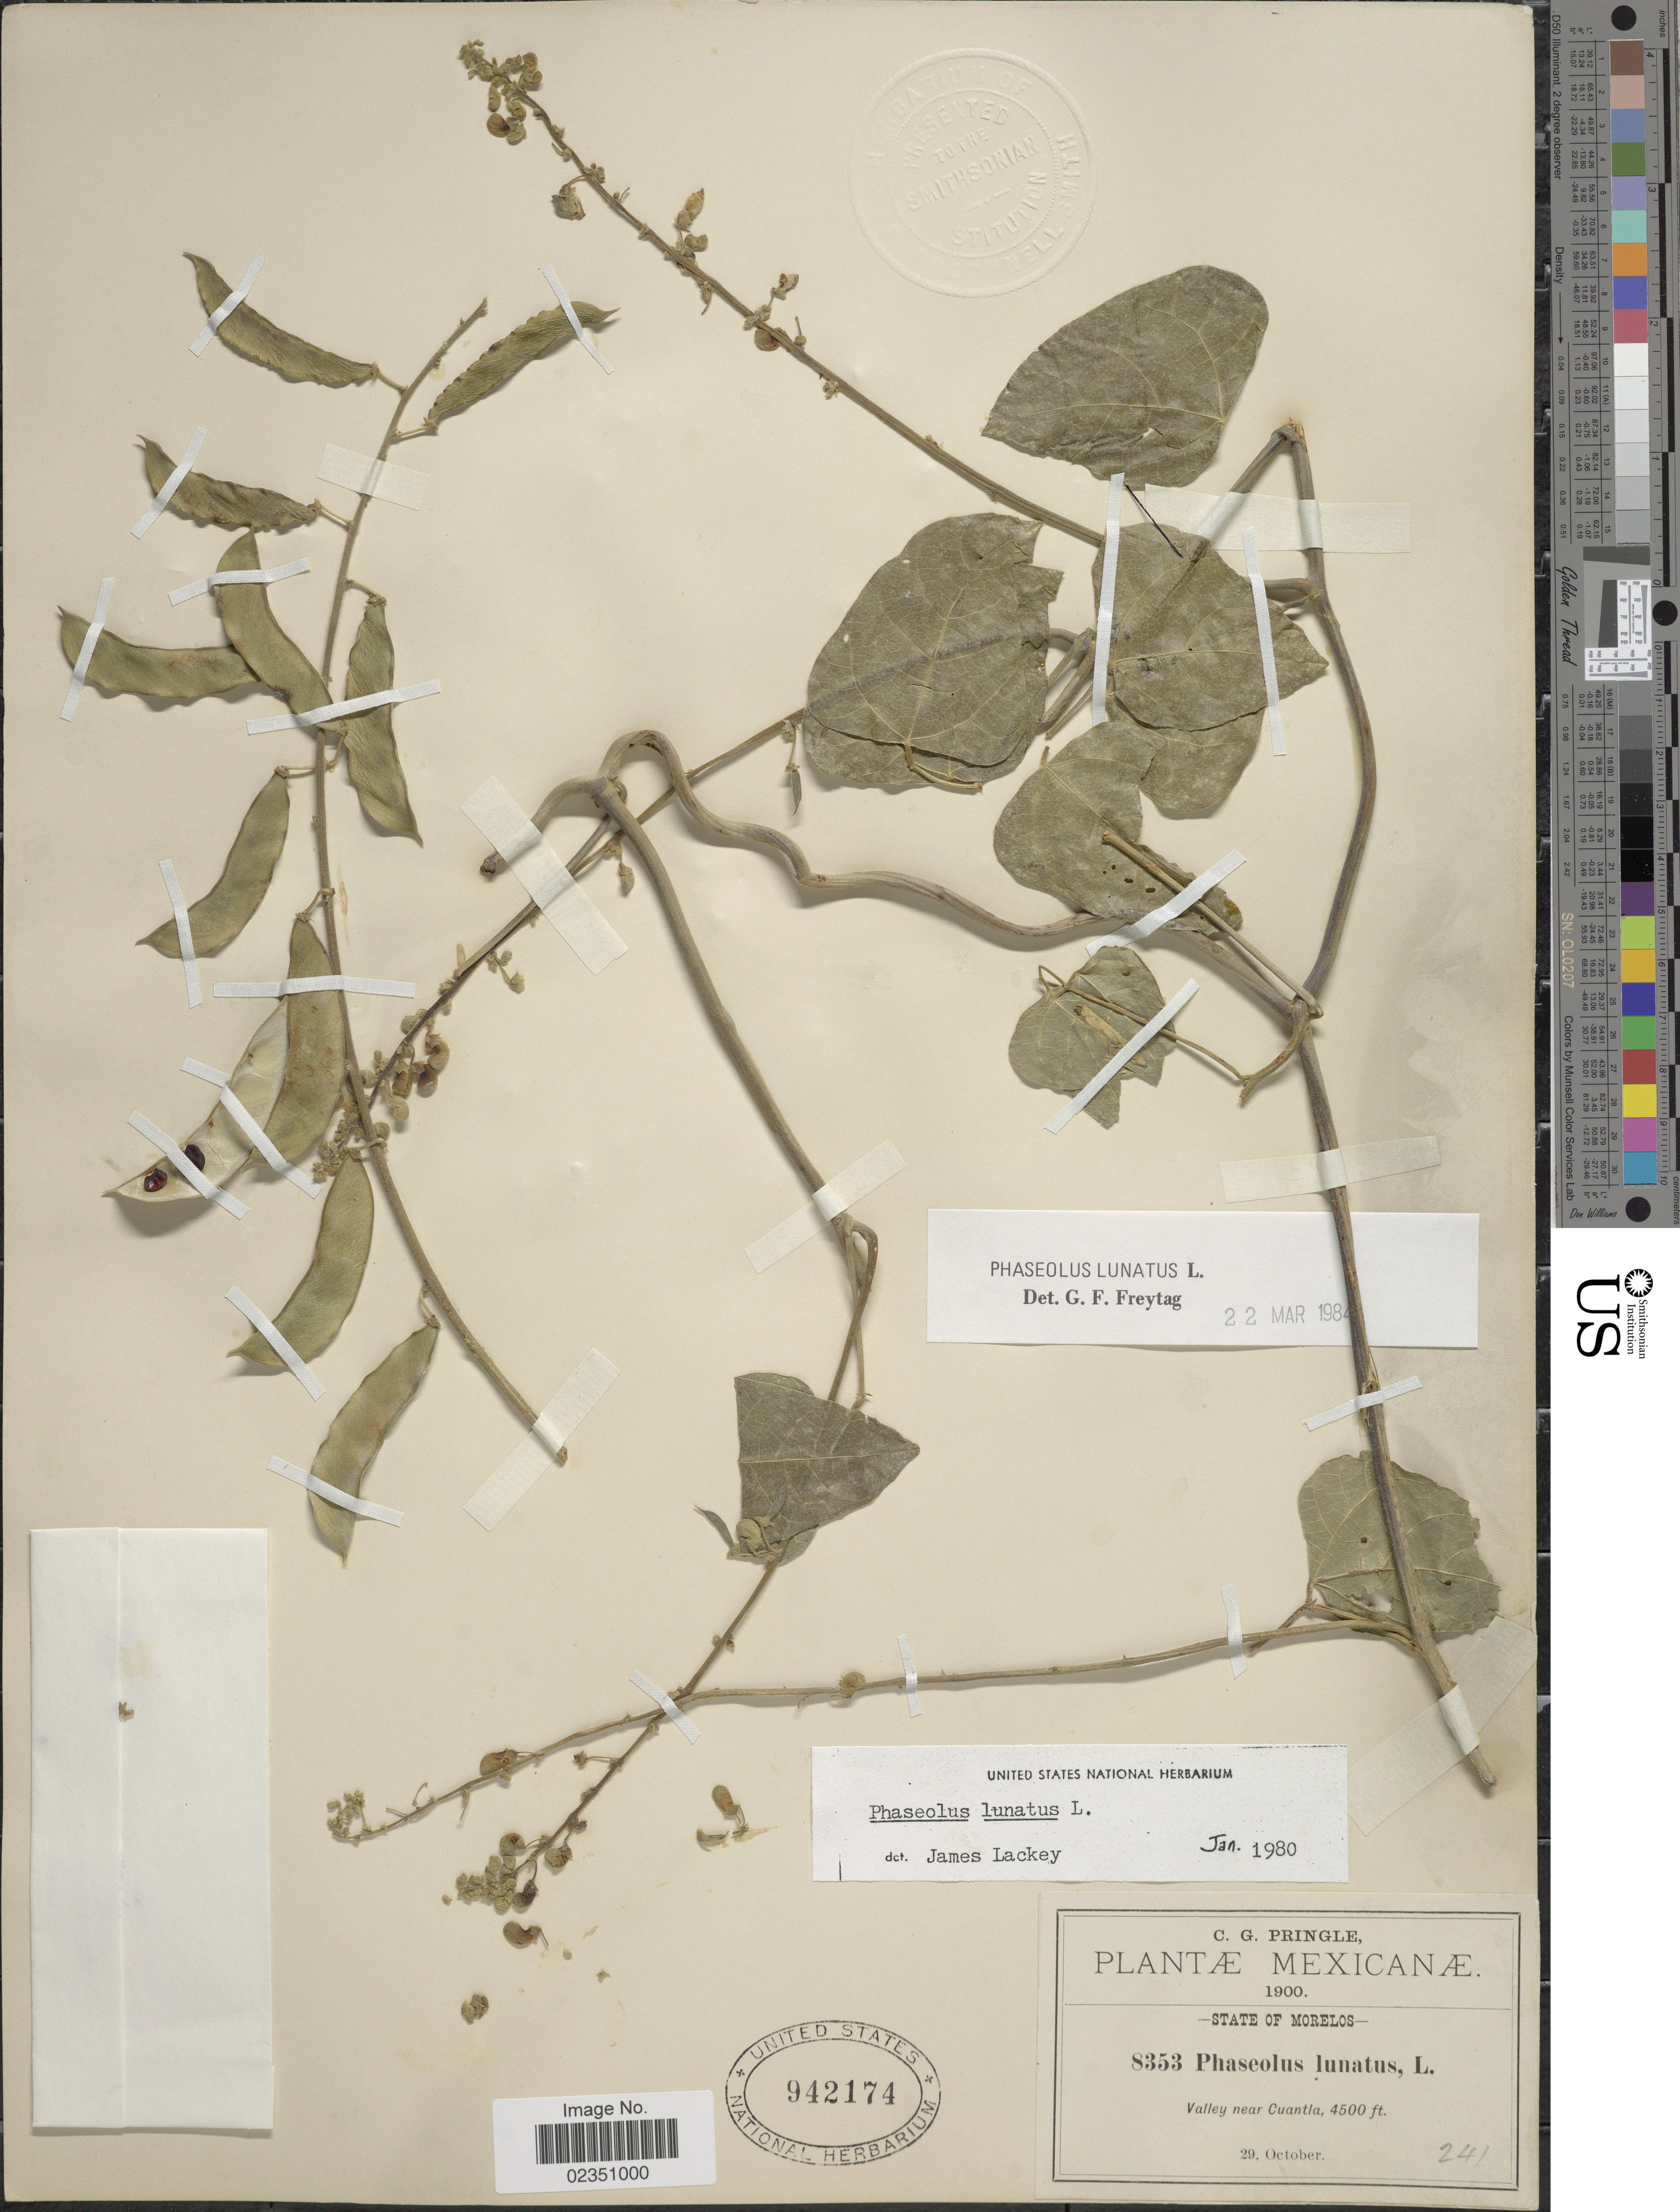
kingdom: Plantae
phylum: Tracheophyta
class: Magnoliopsida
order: Fabales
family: Fabaceae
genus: Phaseolus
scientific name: Phaseolus lunatus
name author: L.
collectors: C. G. Pringle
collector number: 8353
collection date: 1900-10-29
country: Mexico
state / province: Morelos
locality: Valley near Cuantla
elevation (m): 1372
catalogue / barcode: US 942174